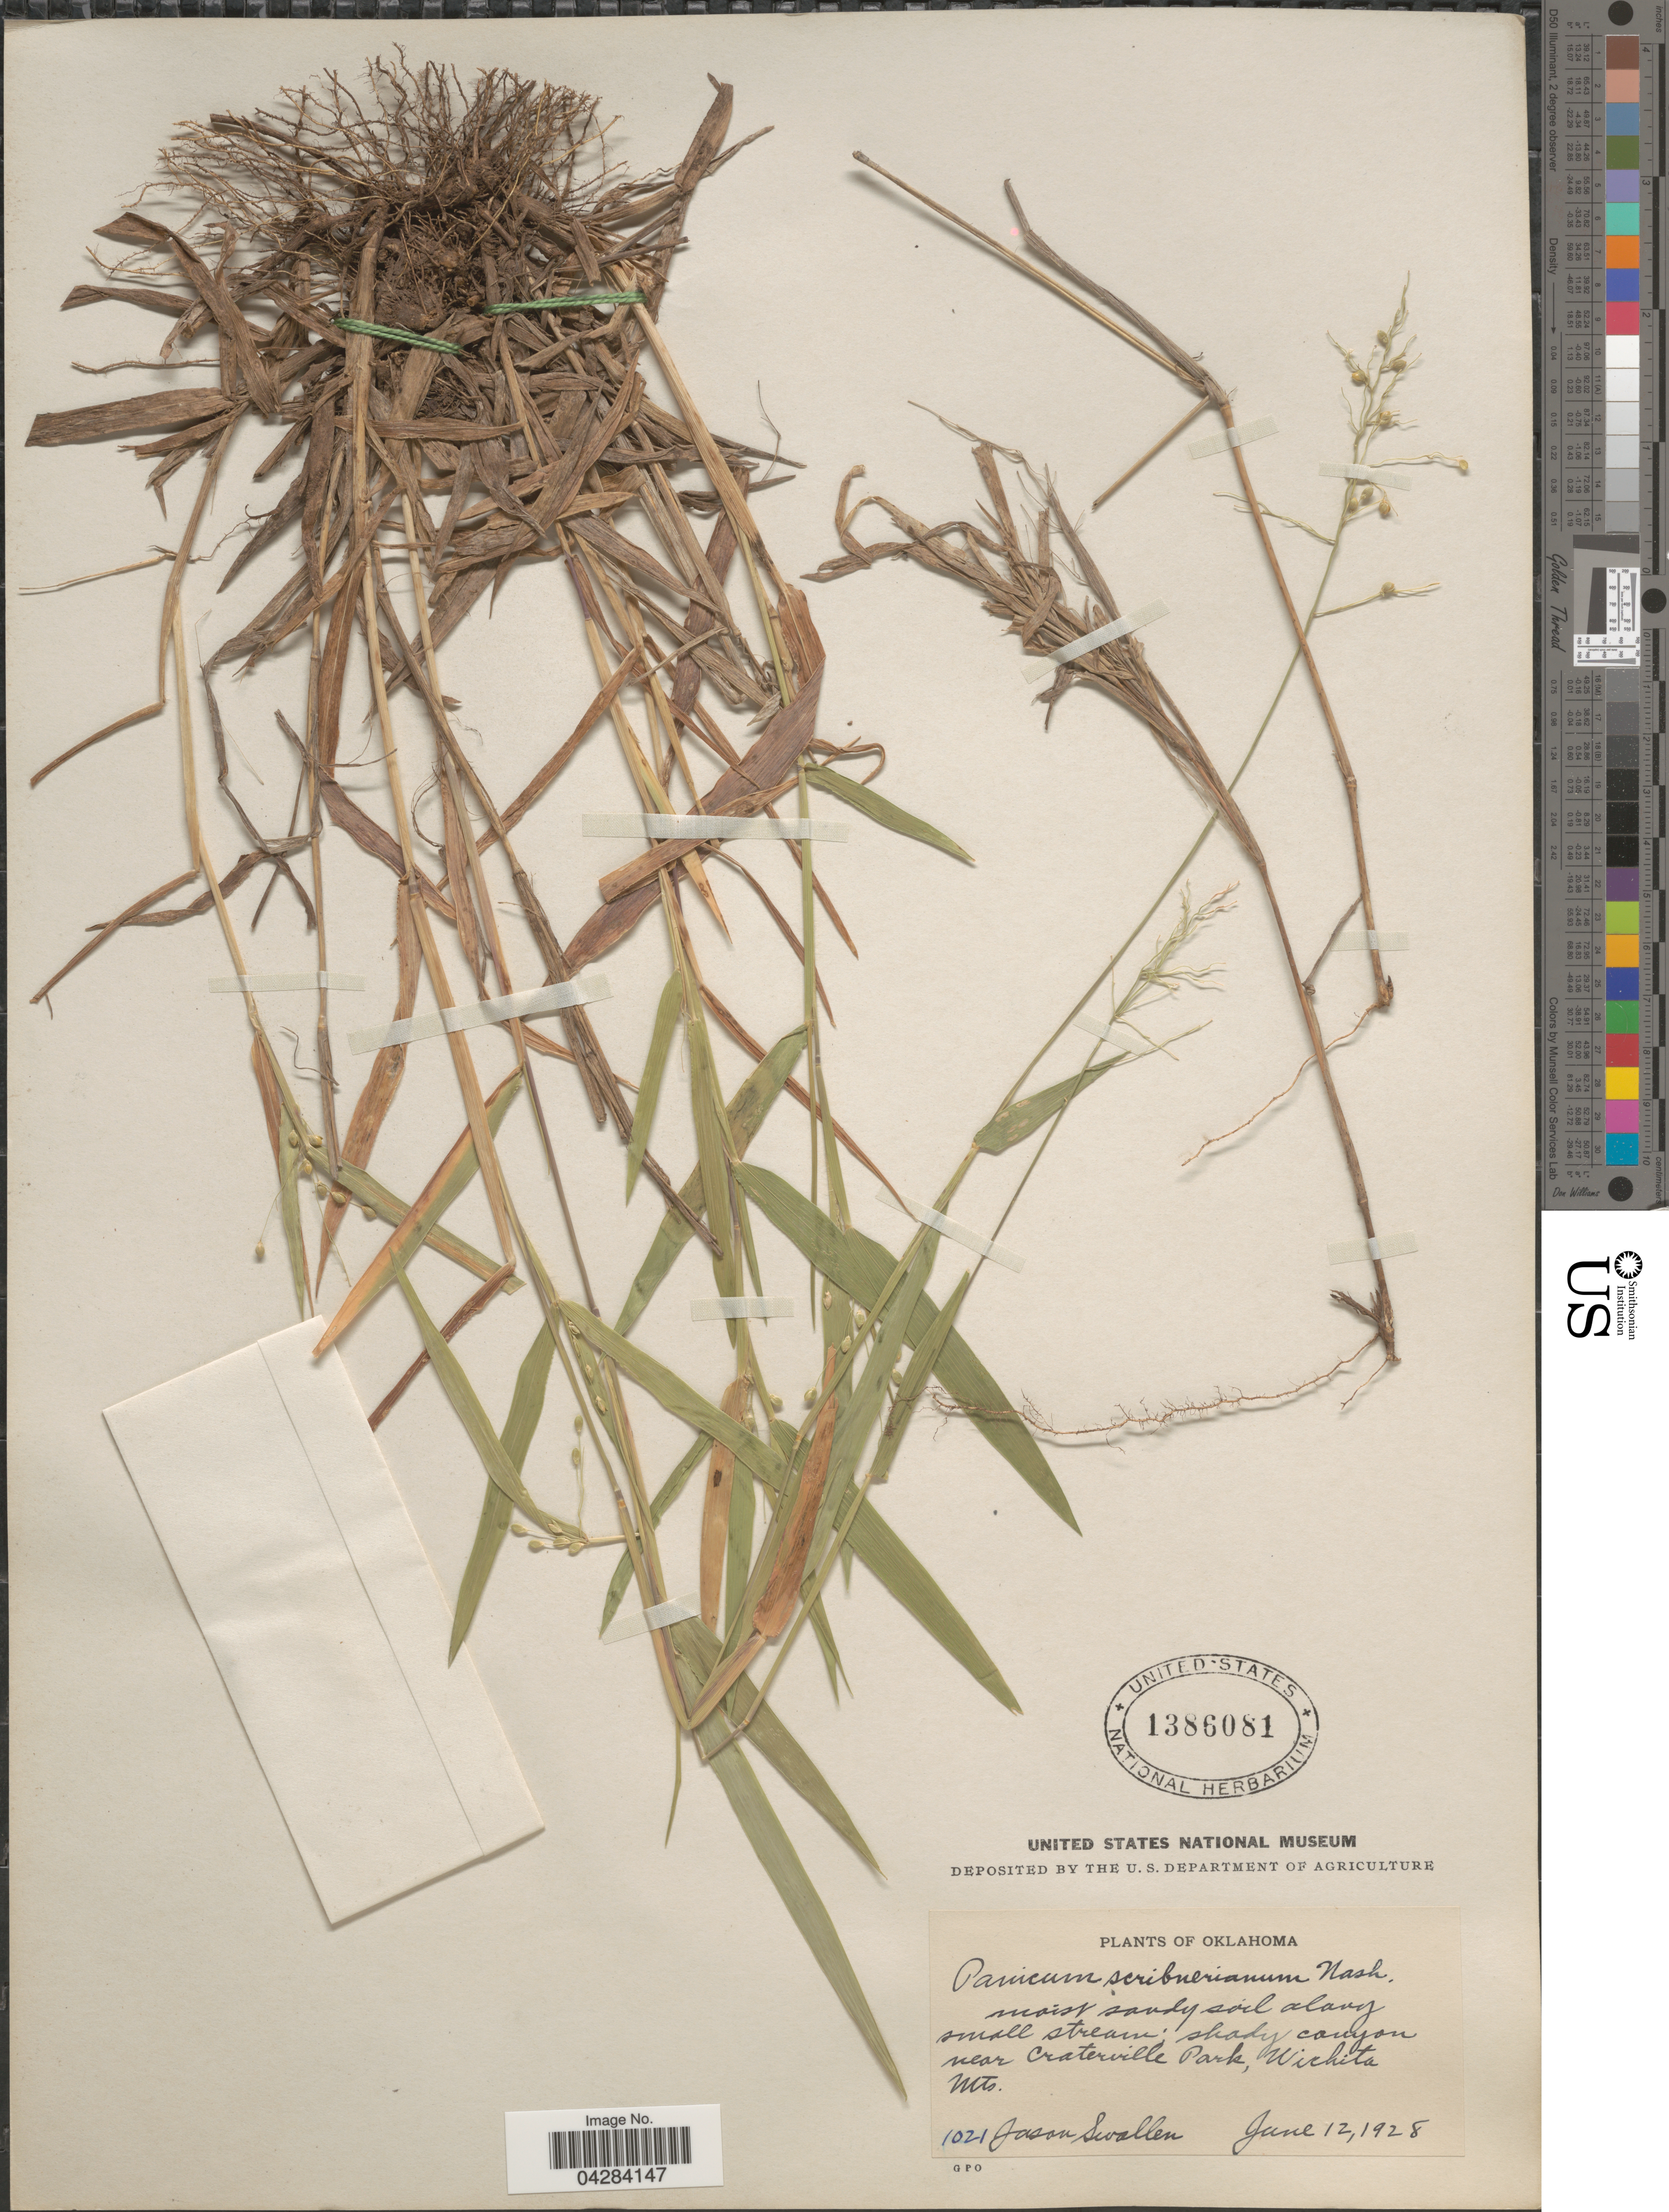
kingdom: Plantae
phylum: Tracheophyta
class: Liliopsida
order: Poales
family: Poaceae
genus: Dichanthelium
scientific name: Dichanthelium oligosanthes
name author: (Schult.) Gould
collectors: J. R. Swallen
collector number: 1021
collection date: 1928-06-12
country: United States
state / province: Oklahoma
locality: Moist sandy soil along small stream; shady canyon near Craterville Park, Wichita Mts.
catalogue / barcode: US 1386081